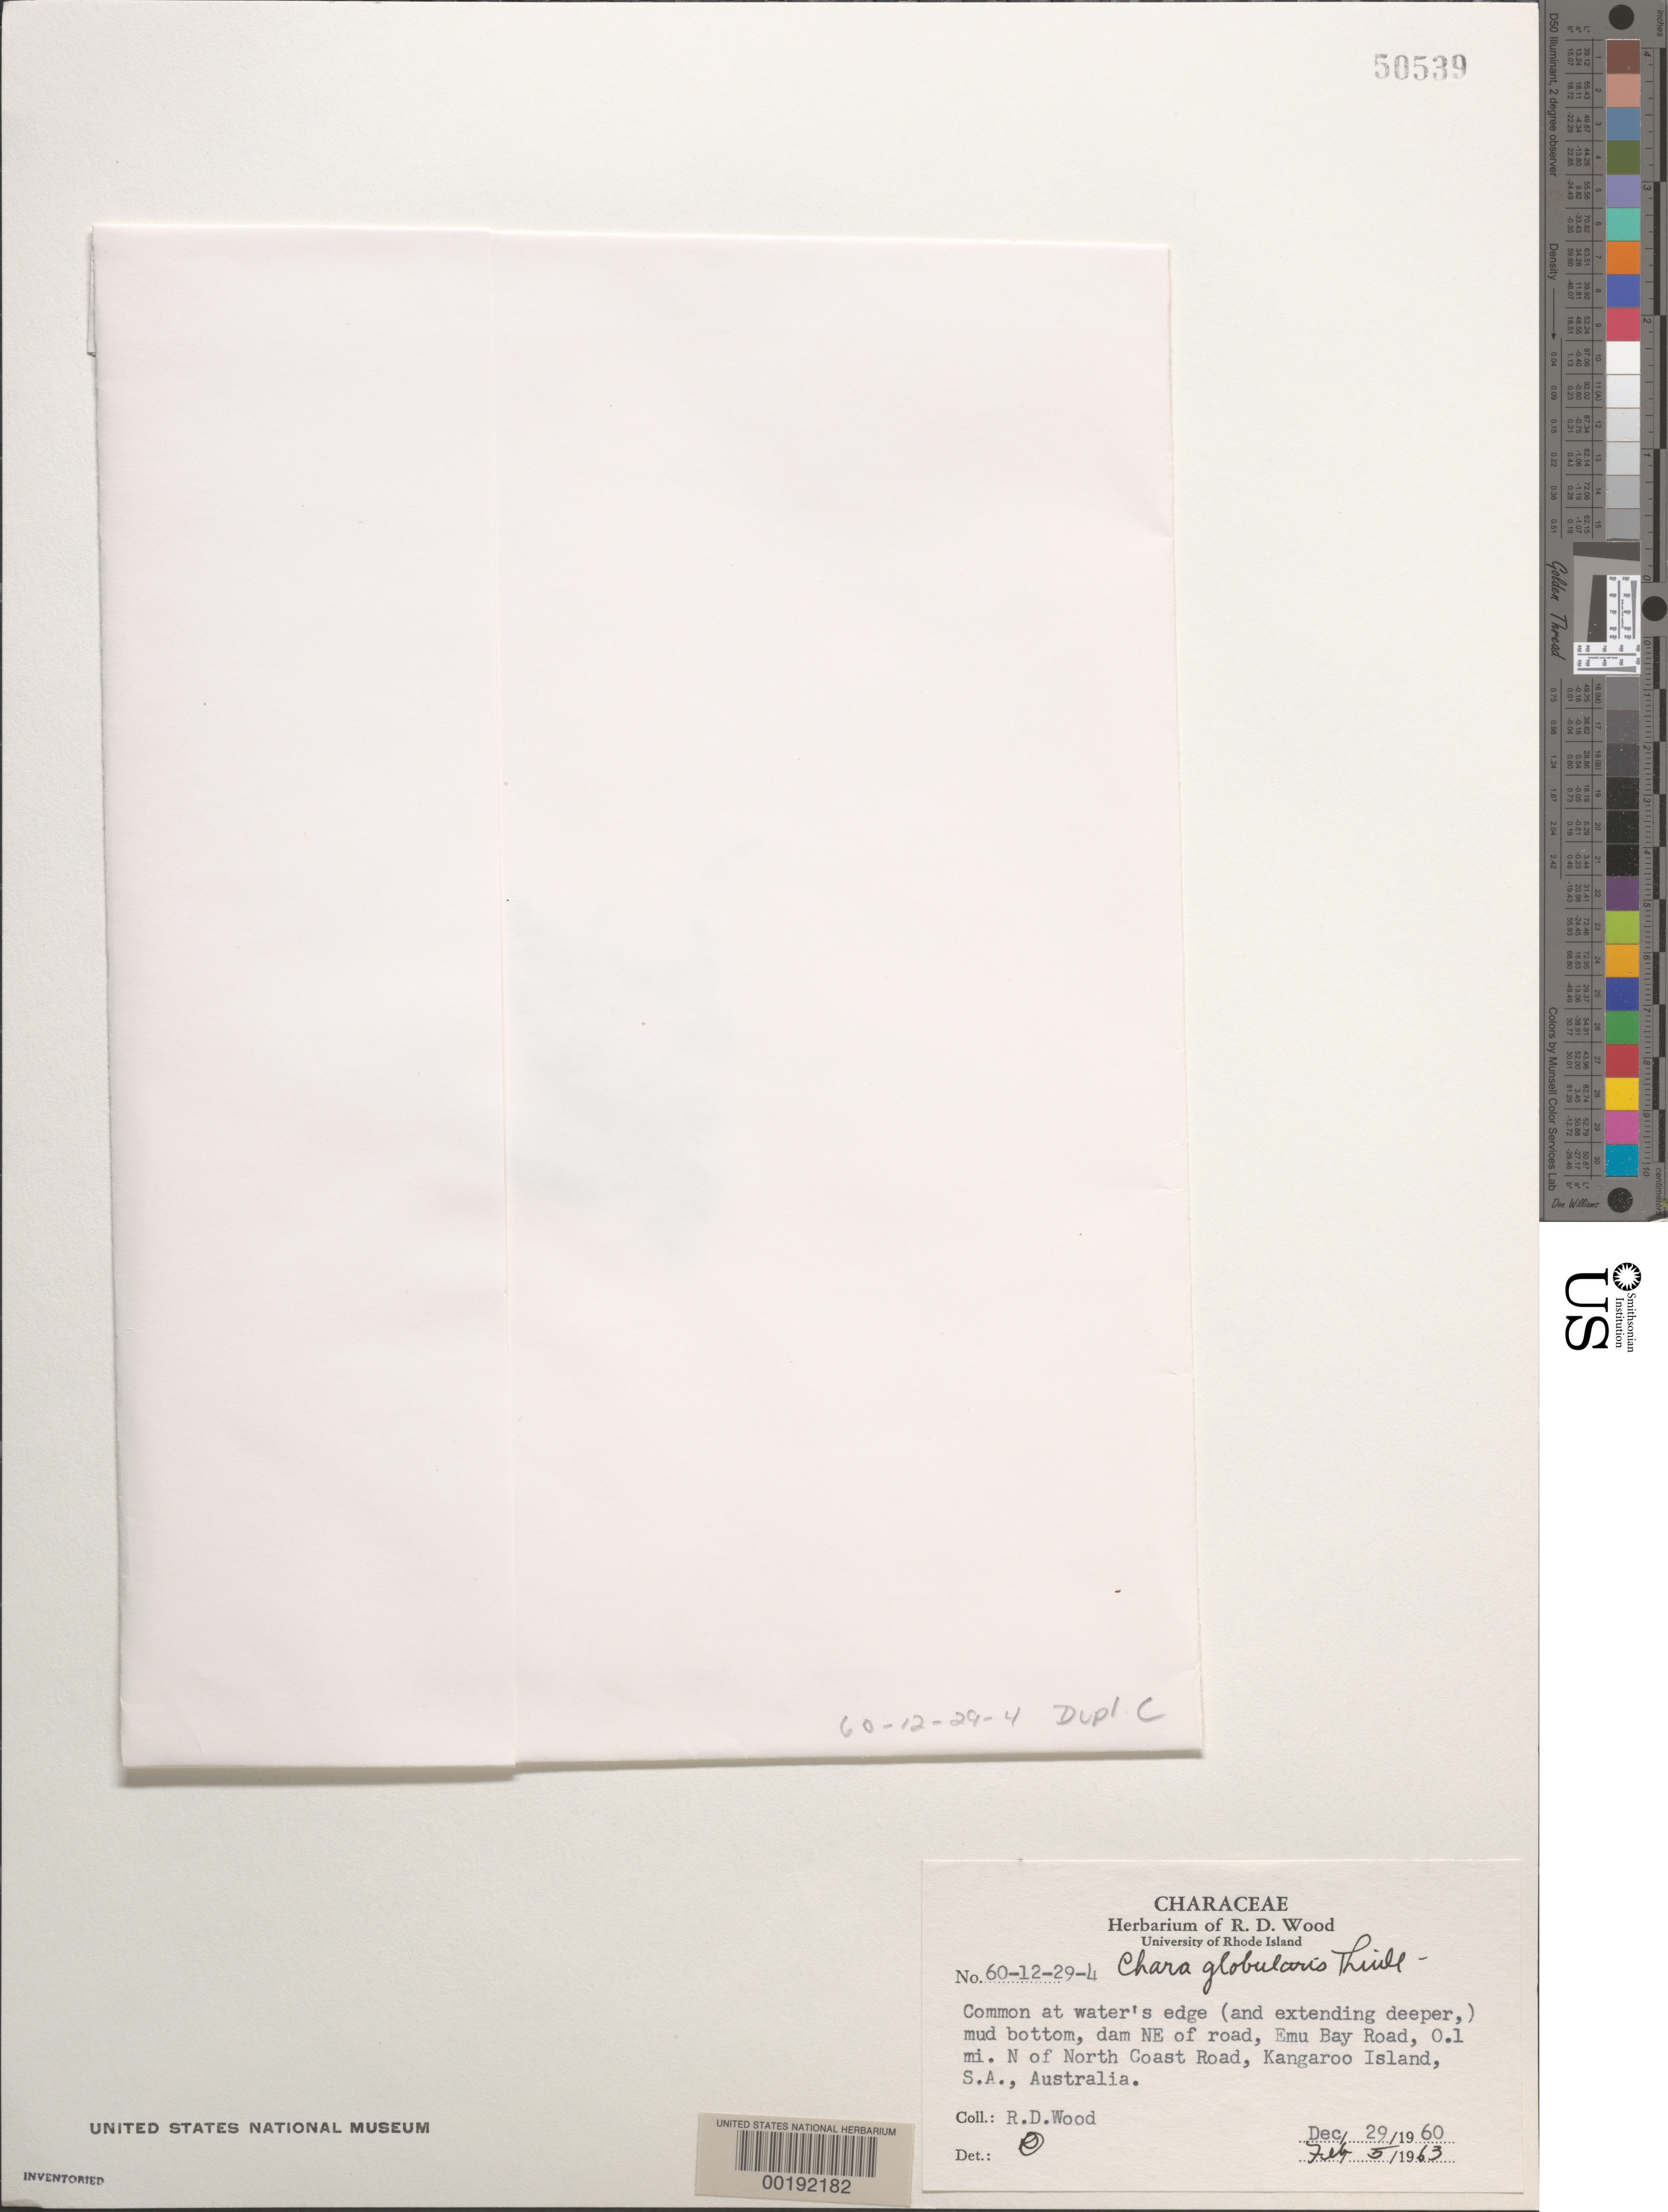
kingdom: Plantae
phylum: Charophyta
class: Charophyceae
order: Charales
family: Characeae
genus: Chara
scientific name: Chara globularis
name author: Thuiller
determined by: Wood, R. D.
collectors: R. Wood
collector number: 60-12-29-4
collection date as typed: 29 Dec 1960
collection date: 1960-12-29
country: Australia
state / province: South Australia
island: Kangaroo Island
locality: Dam northeast of Emu Bay Road, 0.1 mile north of North Coast Road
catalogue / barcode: US 50539